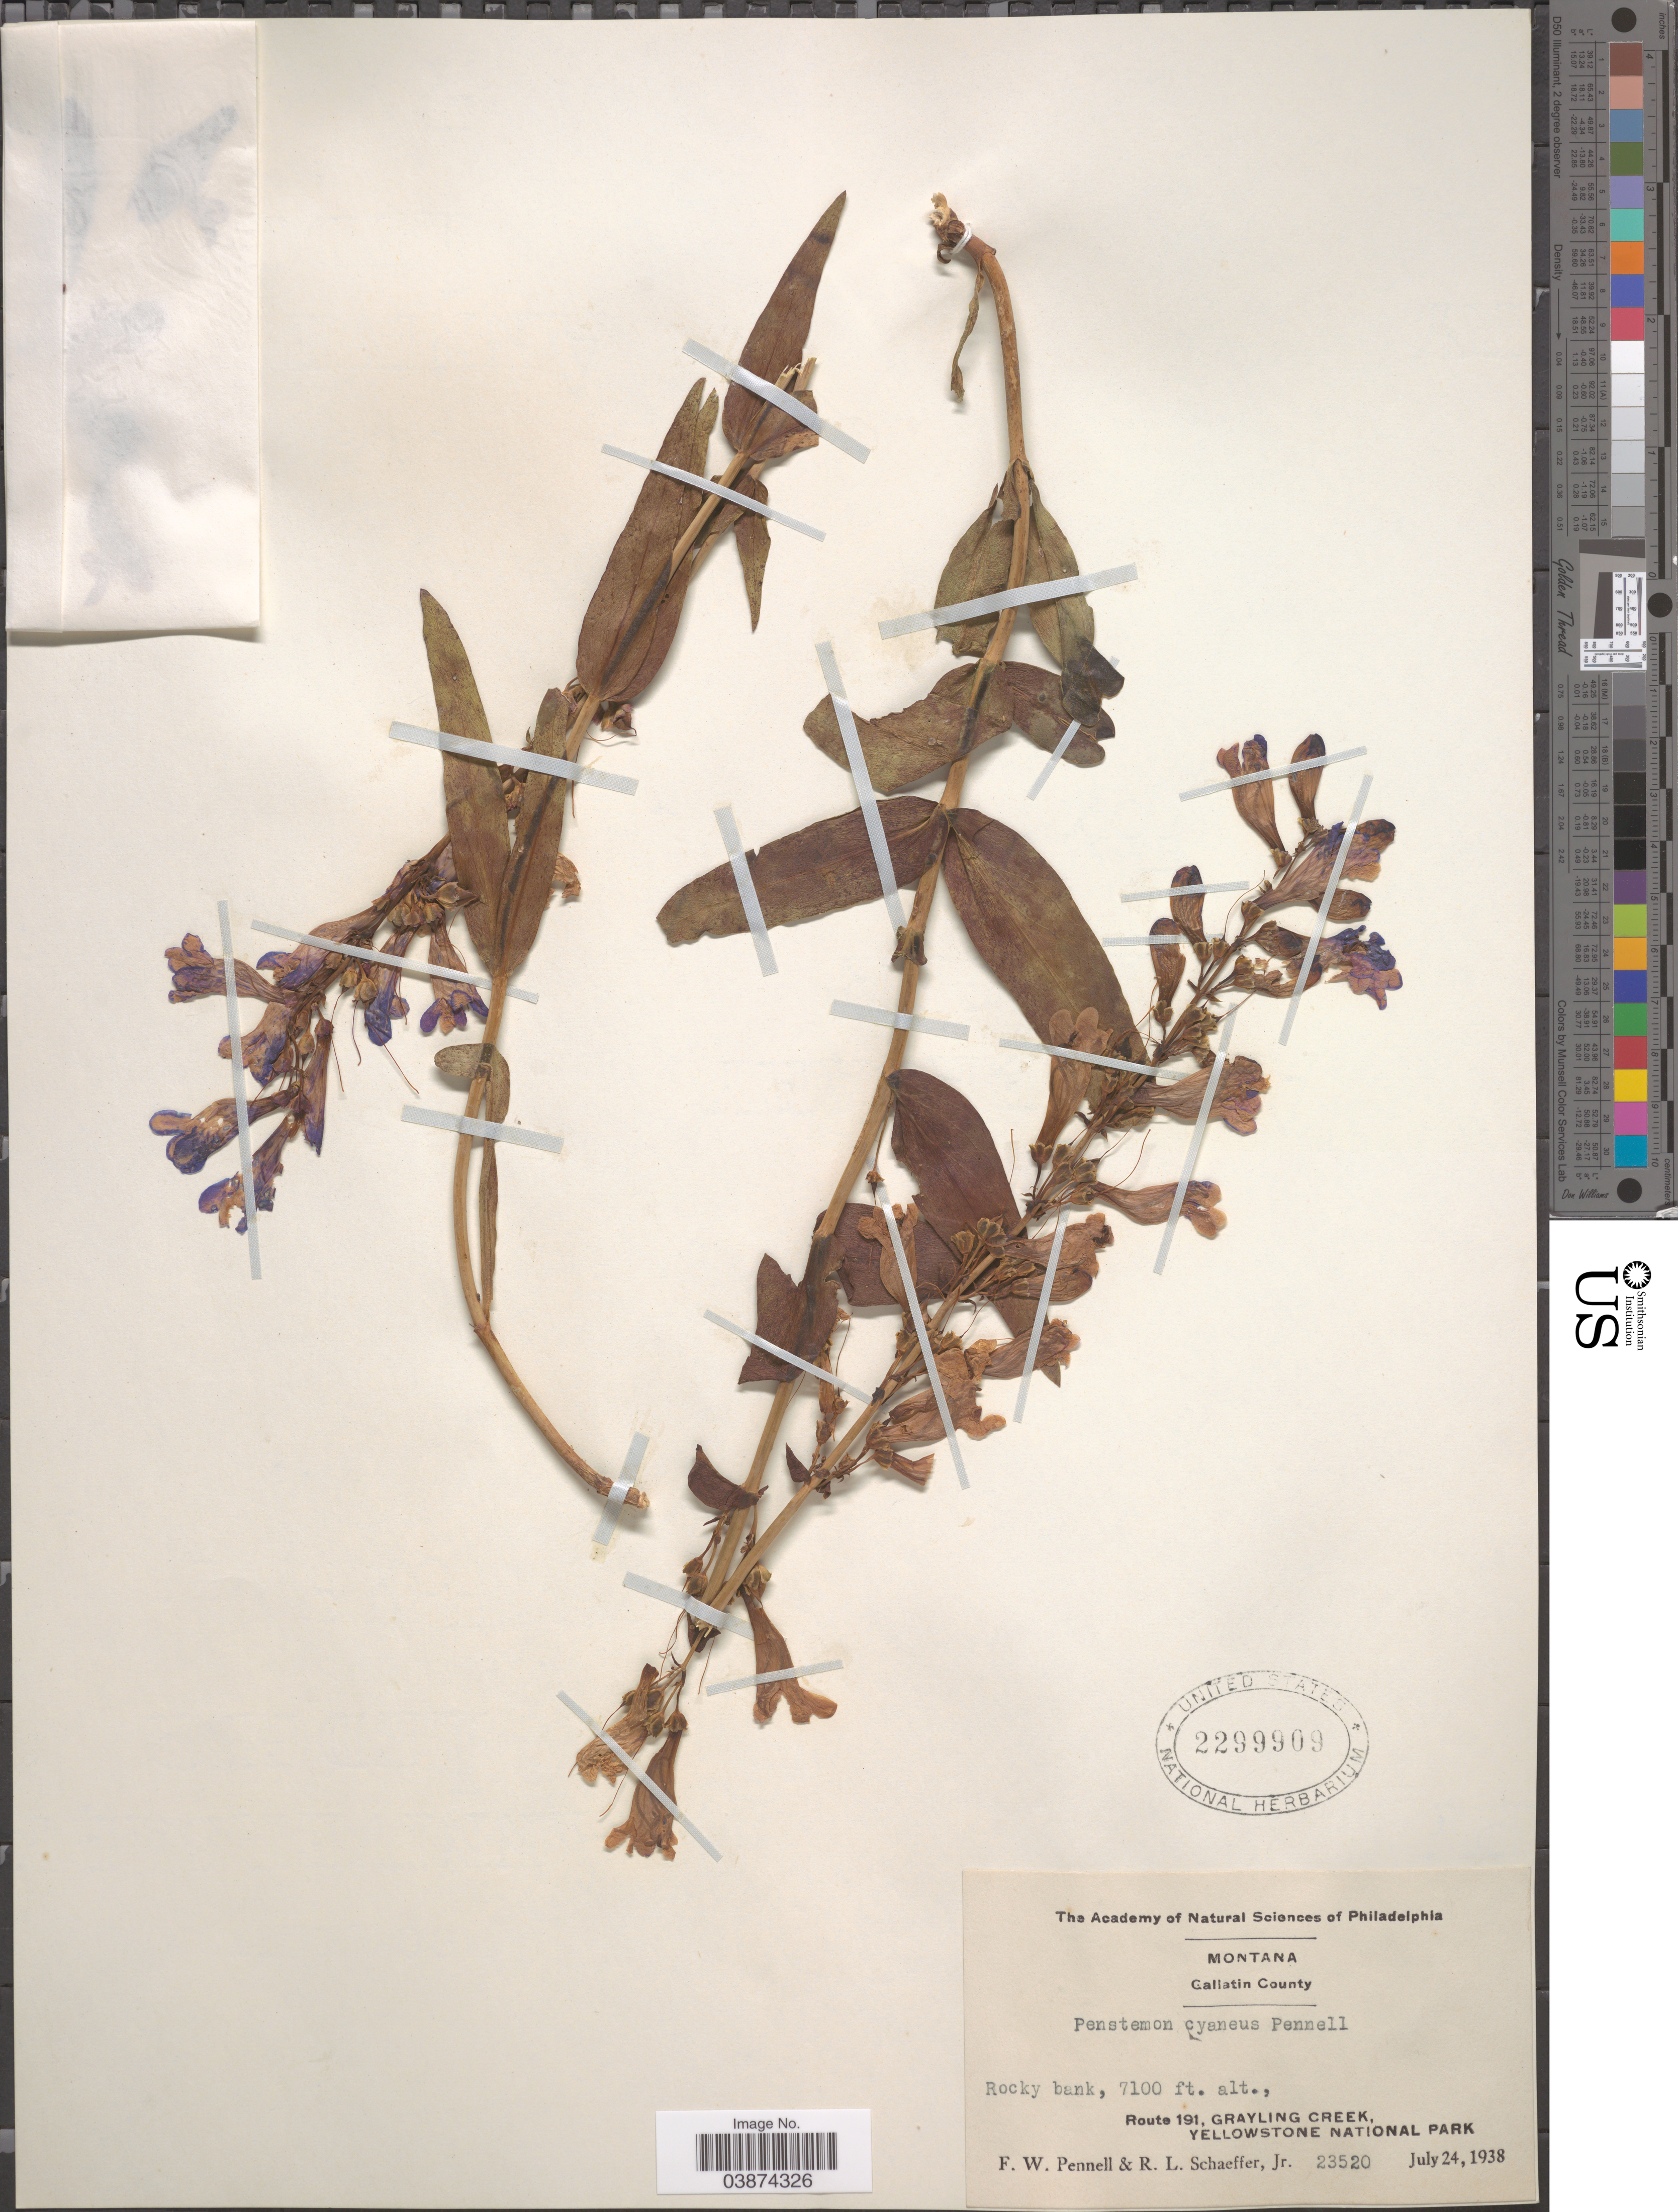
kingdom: Plantae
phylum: Tracheophyta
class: Magnoliopsida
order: Lamiales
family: Plantaginaceae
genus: Penstemon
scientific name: Penstemon cyaneus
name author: Pennell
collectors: F. W. Pennell & R. L. Schaeffer Jr.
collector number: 23520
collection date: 1938-07-24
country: United States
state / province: Montana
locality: Gallatin County. Rocky bank, Route 191, Grayling Creek, Yellowstone National Park.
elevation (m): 2164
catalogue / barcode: US 2299909